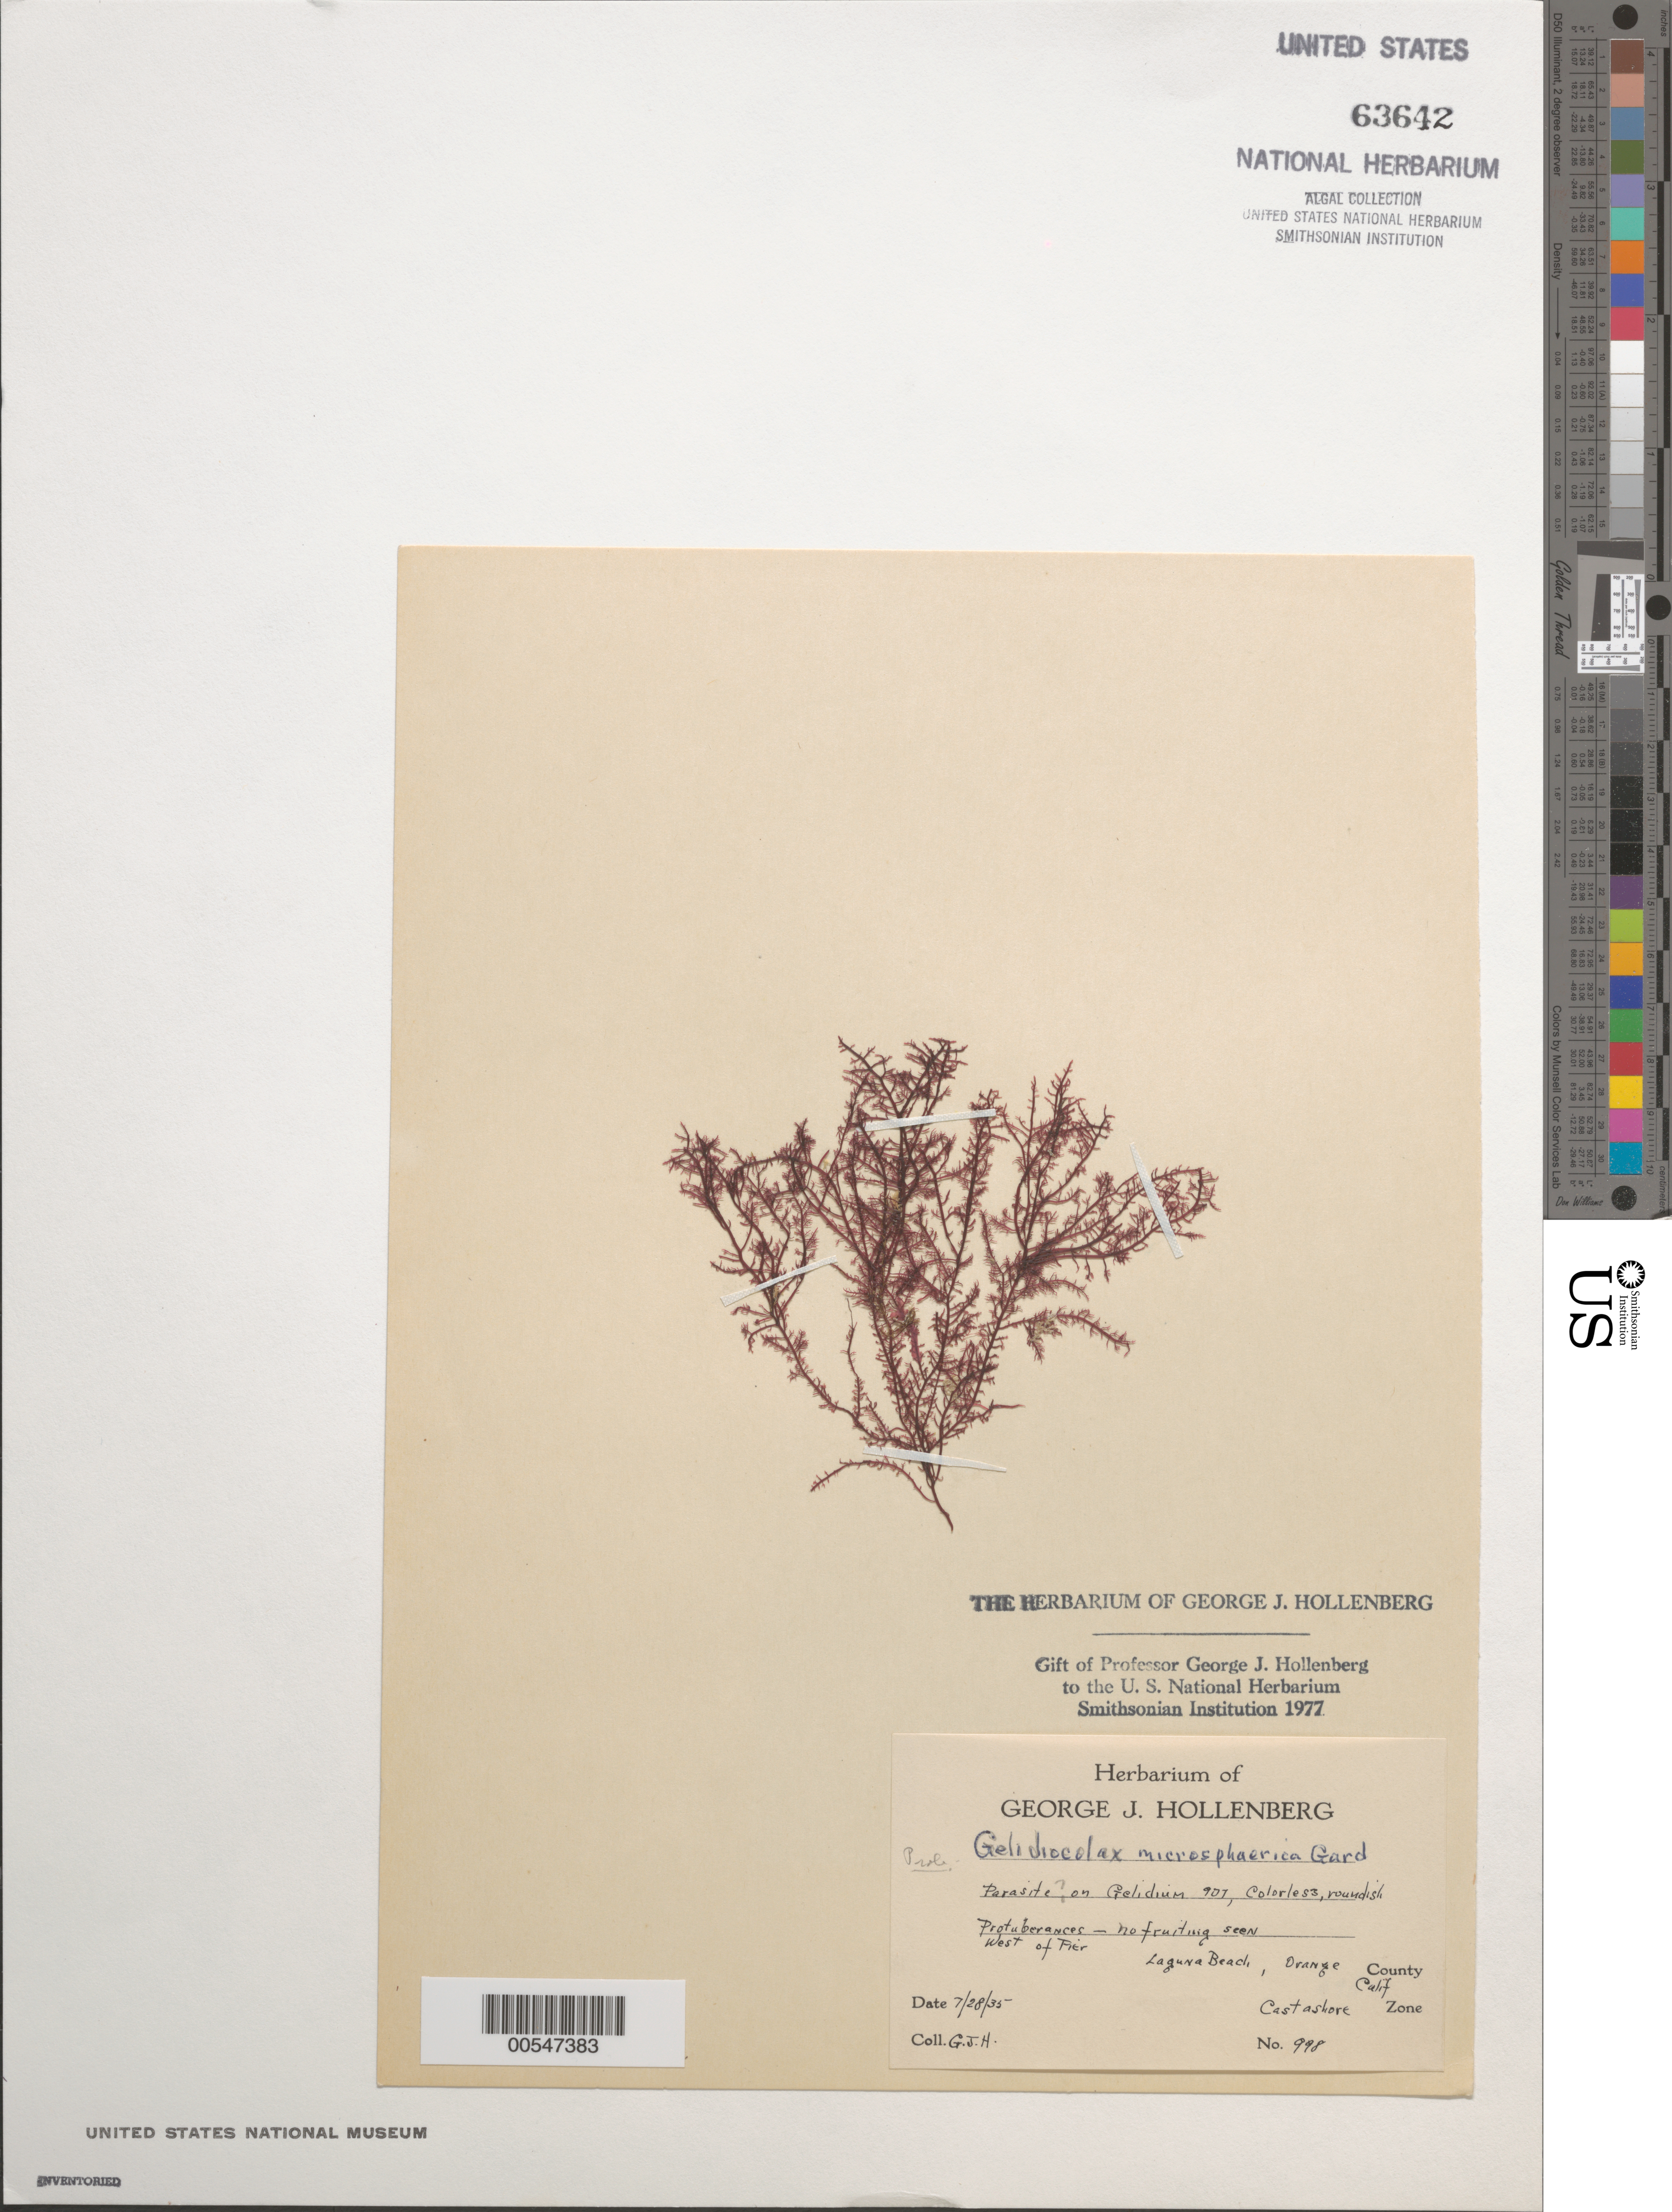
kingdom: Plantae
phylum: Rhodophyta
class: Florideophyceae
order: Gracilariales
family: Pterocladiophilaceae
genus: Gelidiocolax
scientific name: Gelidiocolax microsphaerica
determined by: Hollenberg, George J.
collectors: G. Hollenberg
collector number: GJH 998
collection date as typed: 28 Jul 1935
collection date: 1935-07-28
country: United States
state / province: California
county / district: Orange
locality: Laguna Beach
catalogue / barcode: US 63642